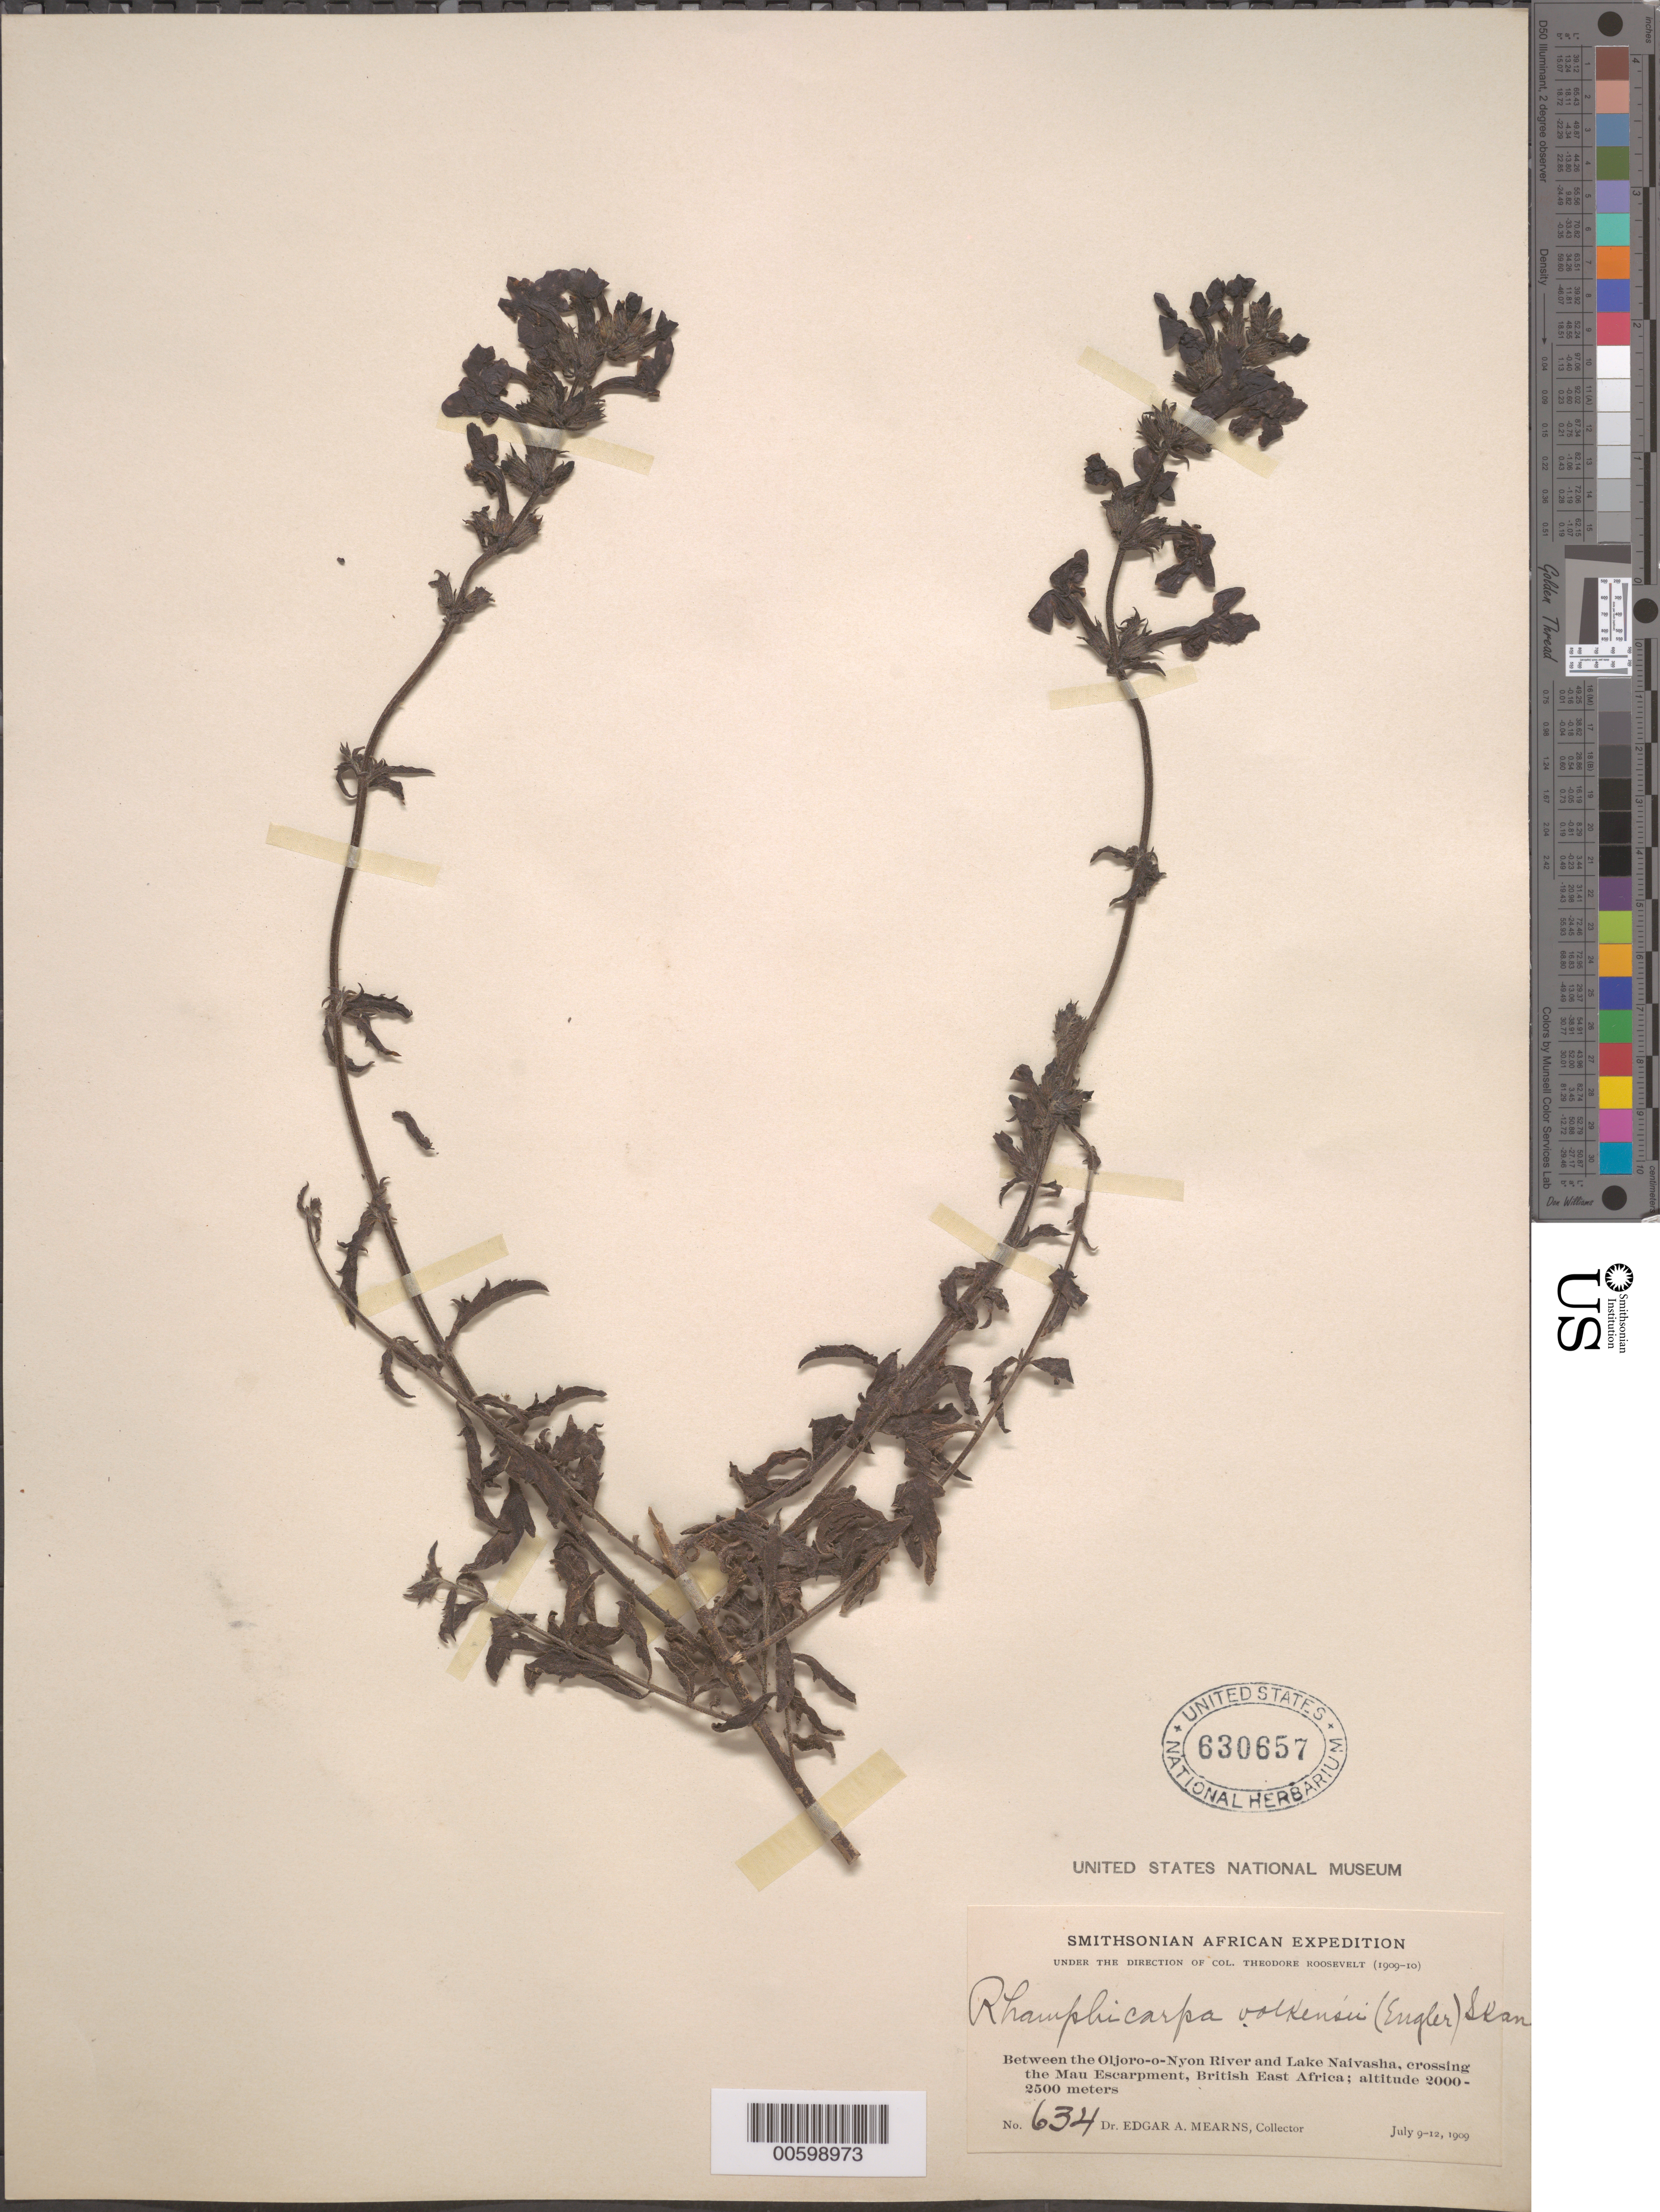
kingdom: Plantae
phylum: Tracheophyta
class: Magnoliopsida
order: Lamiales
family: Orobanchaceae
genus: Rhamphicarpa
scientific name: Rhamphicarpa volkensii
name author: (Engl.) Skan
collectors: E. A. Mearns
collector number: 634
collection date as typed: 07 Jul 1909 to 12 Jul 1909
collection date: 1909-07-07/1909-07-12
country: Kenya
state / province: Nakuru / Narok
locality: Between the Oljoro-o-Nyon river and Lake Naivasha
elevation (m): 2000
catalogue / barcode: US 630657